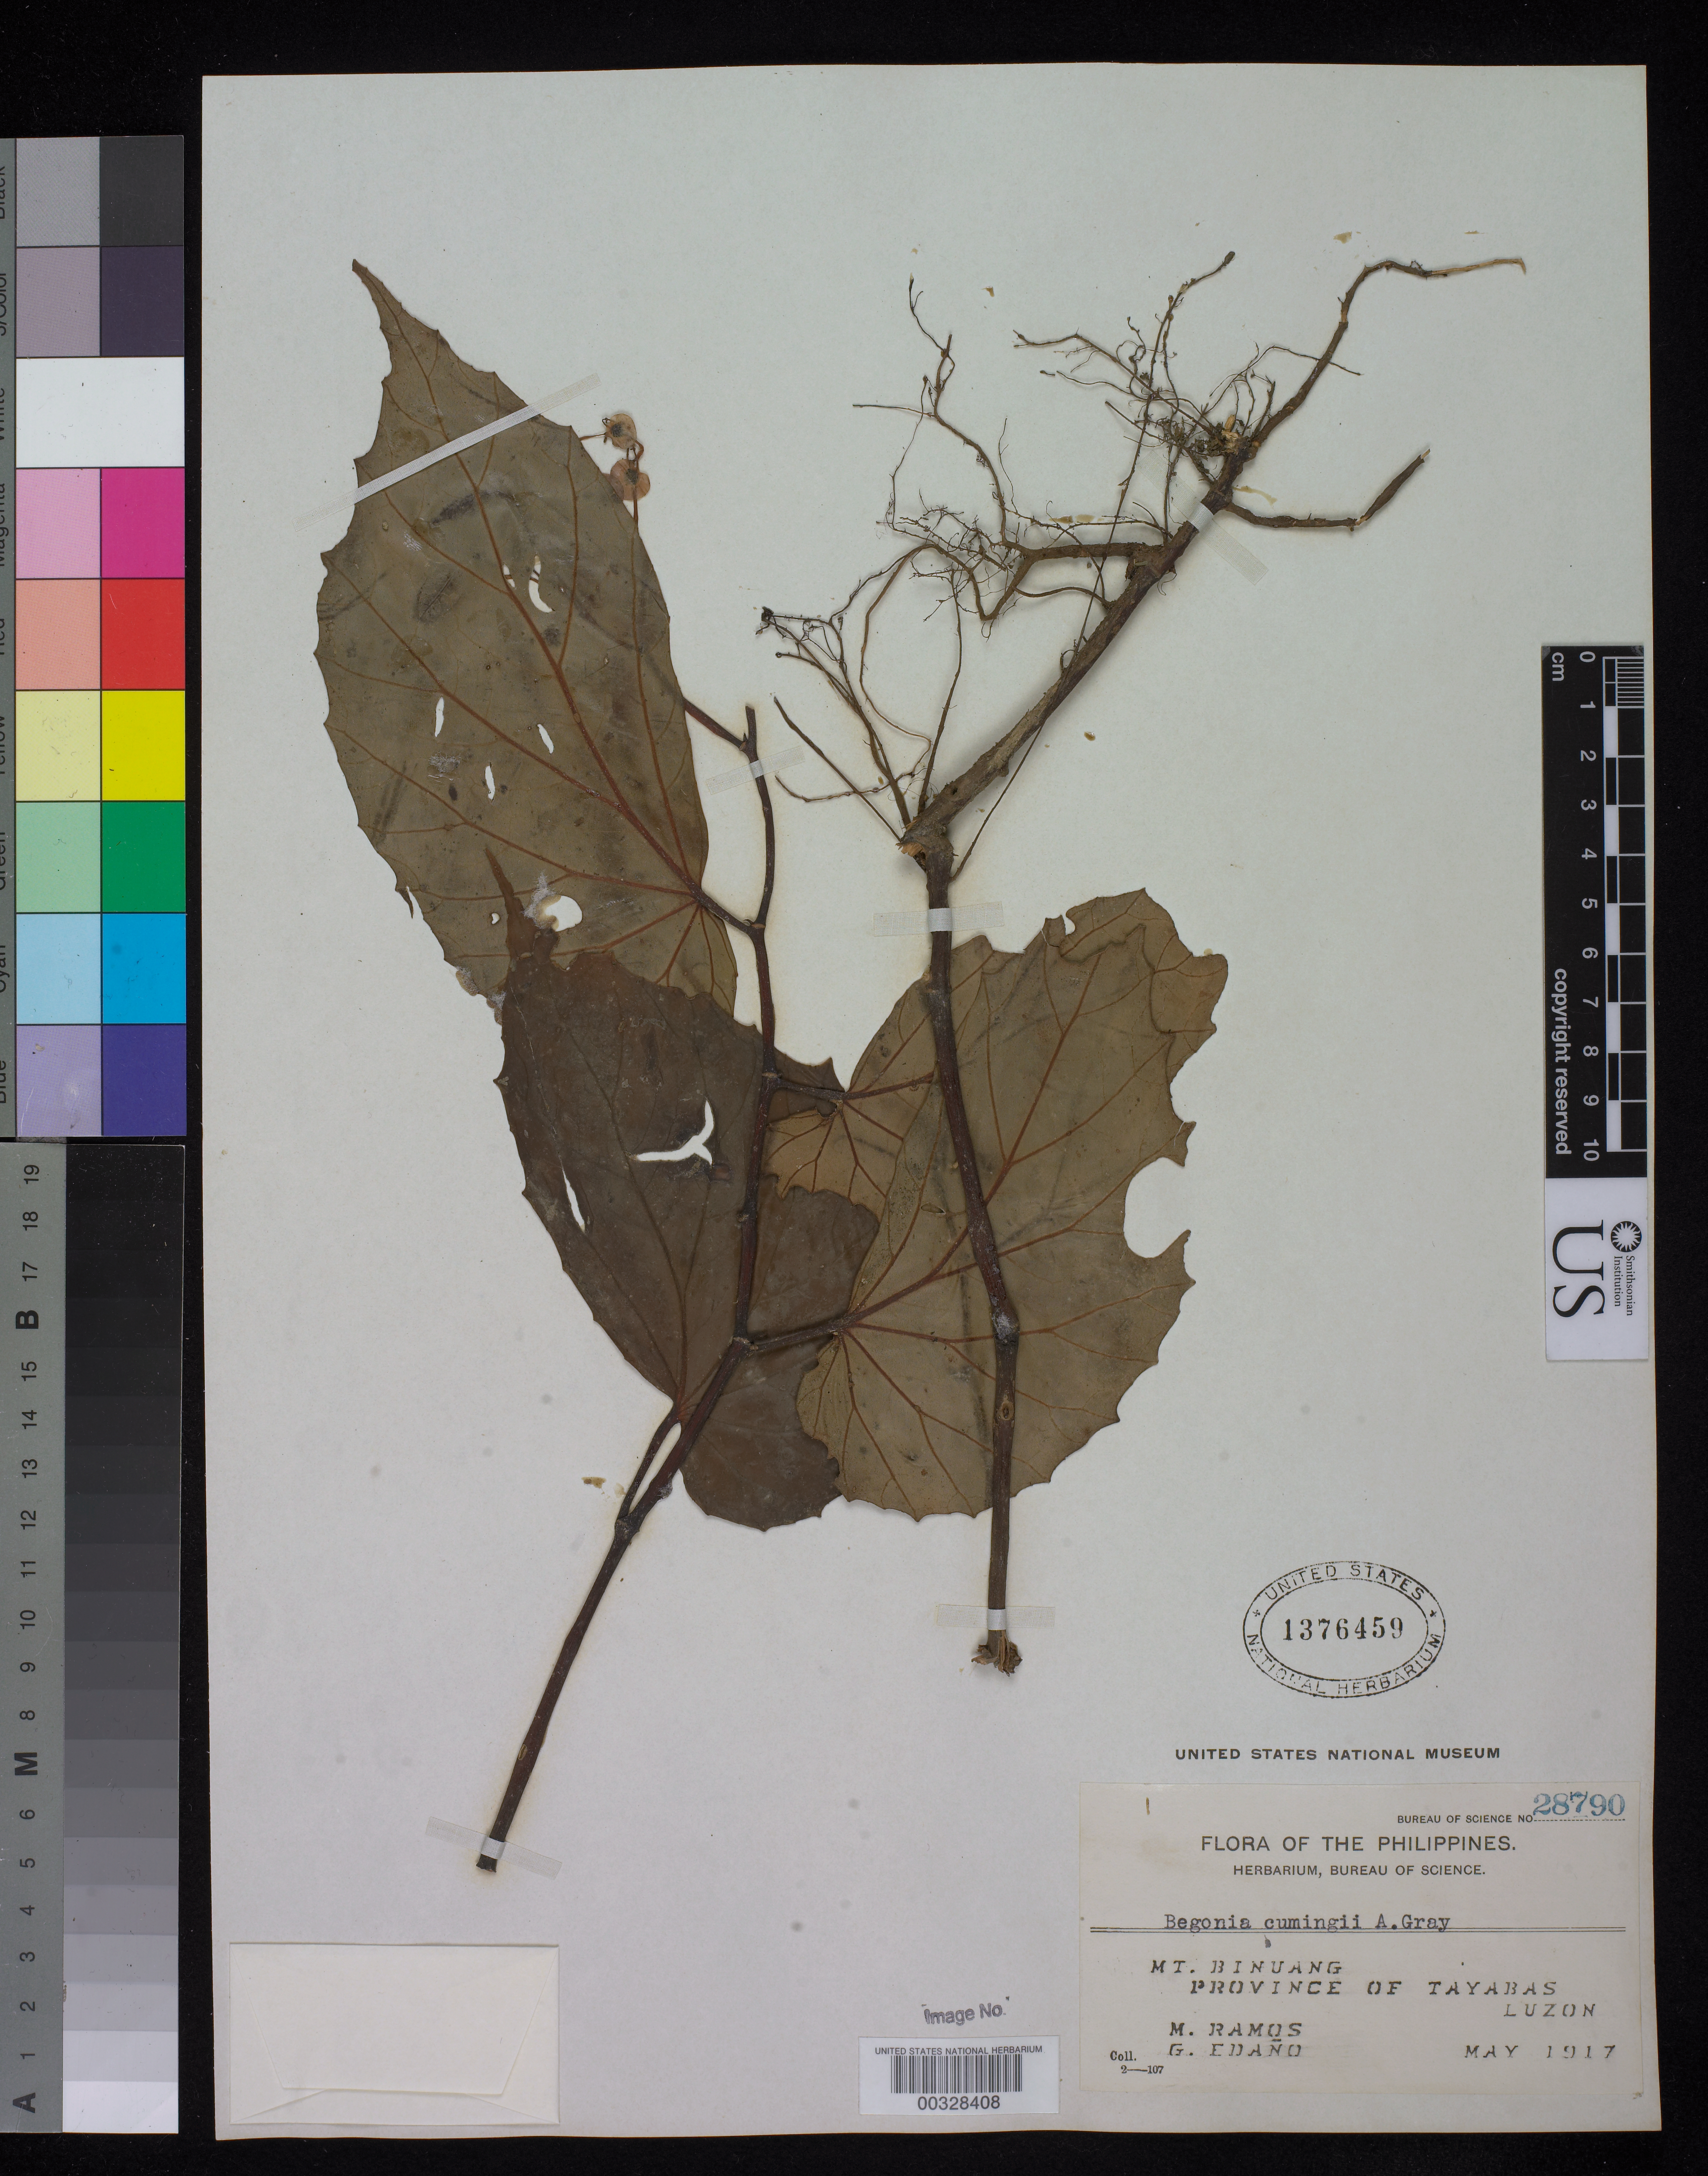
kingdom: Plantae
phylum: Tracheophyta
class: Magnoliopsida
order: Cucurbitales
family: Begoniaceae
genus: Begonia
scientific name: Begonia cumingii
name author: A. Gray in Wilkes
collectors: M. Ramos & G. E. Edaño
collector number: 28790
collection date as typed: May 1917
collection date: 1917-05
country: Philippines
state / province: Calabarzon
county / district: Quezon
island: Luzon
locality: Mt. binuang, tayabas prov. [= quezon province]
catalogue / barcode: US 1376459